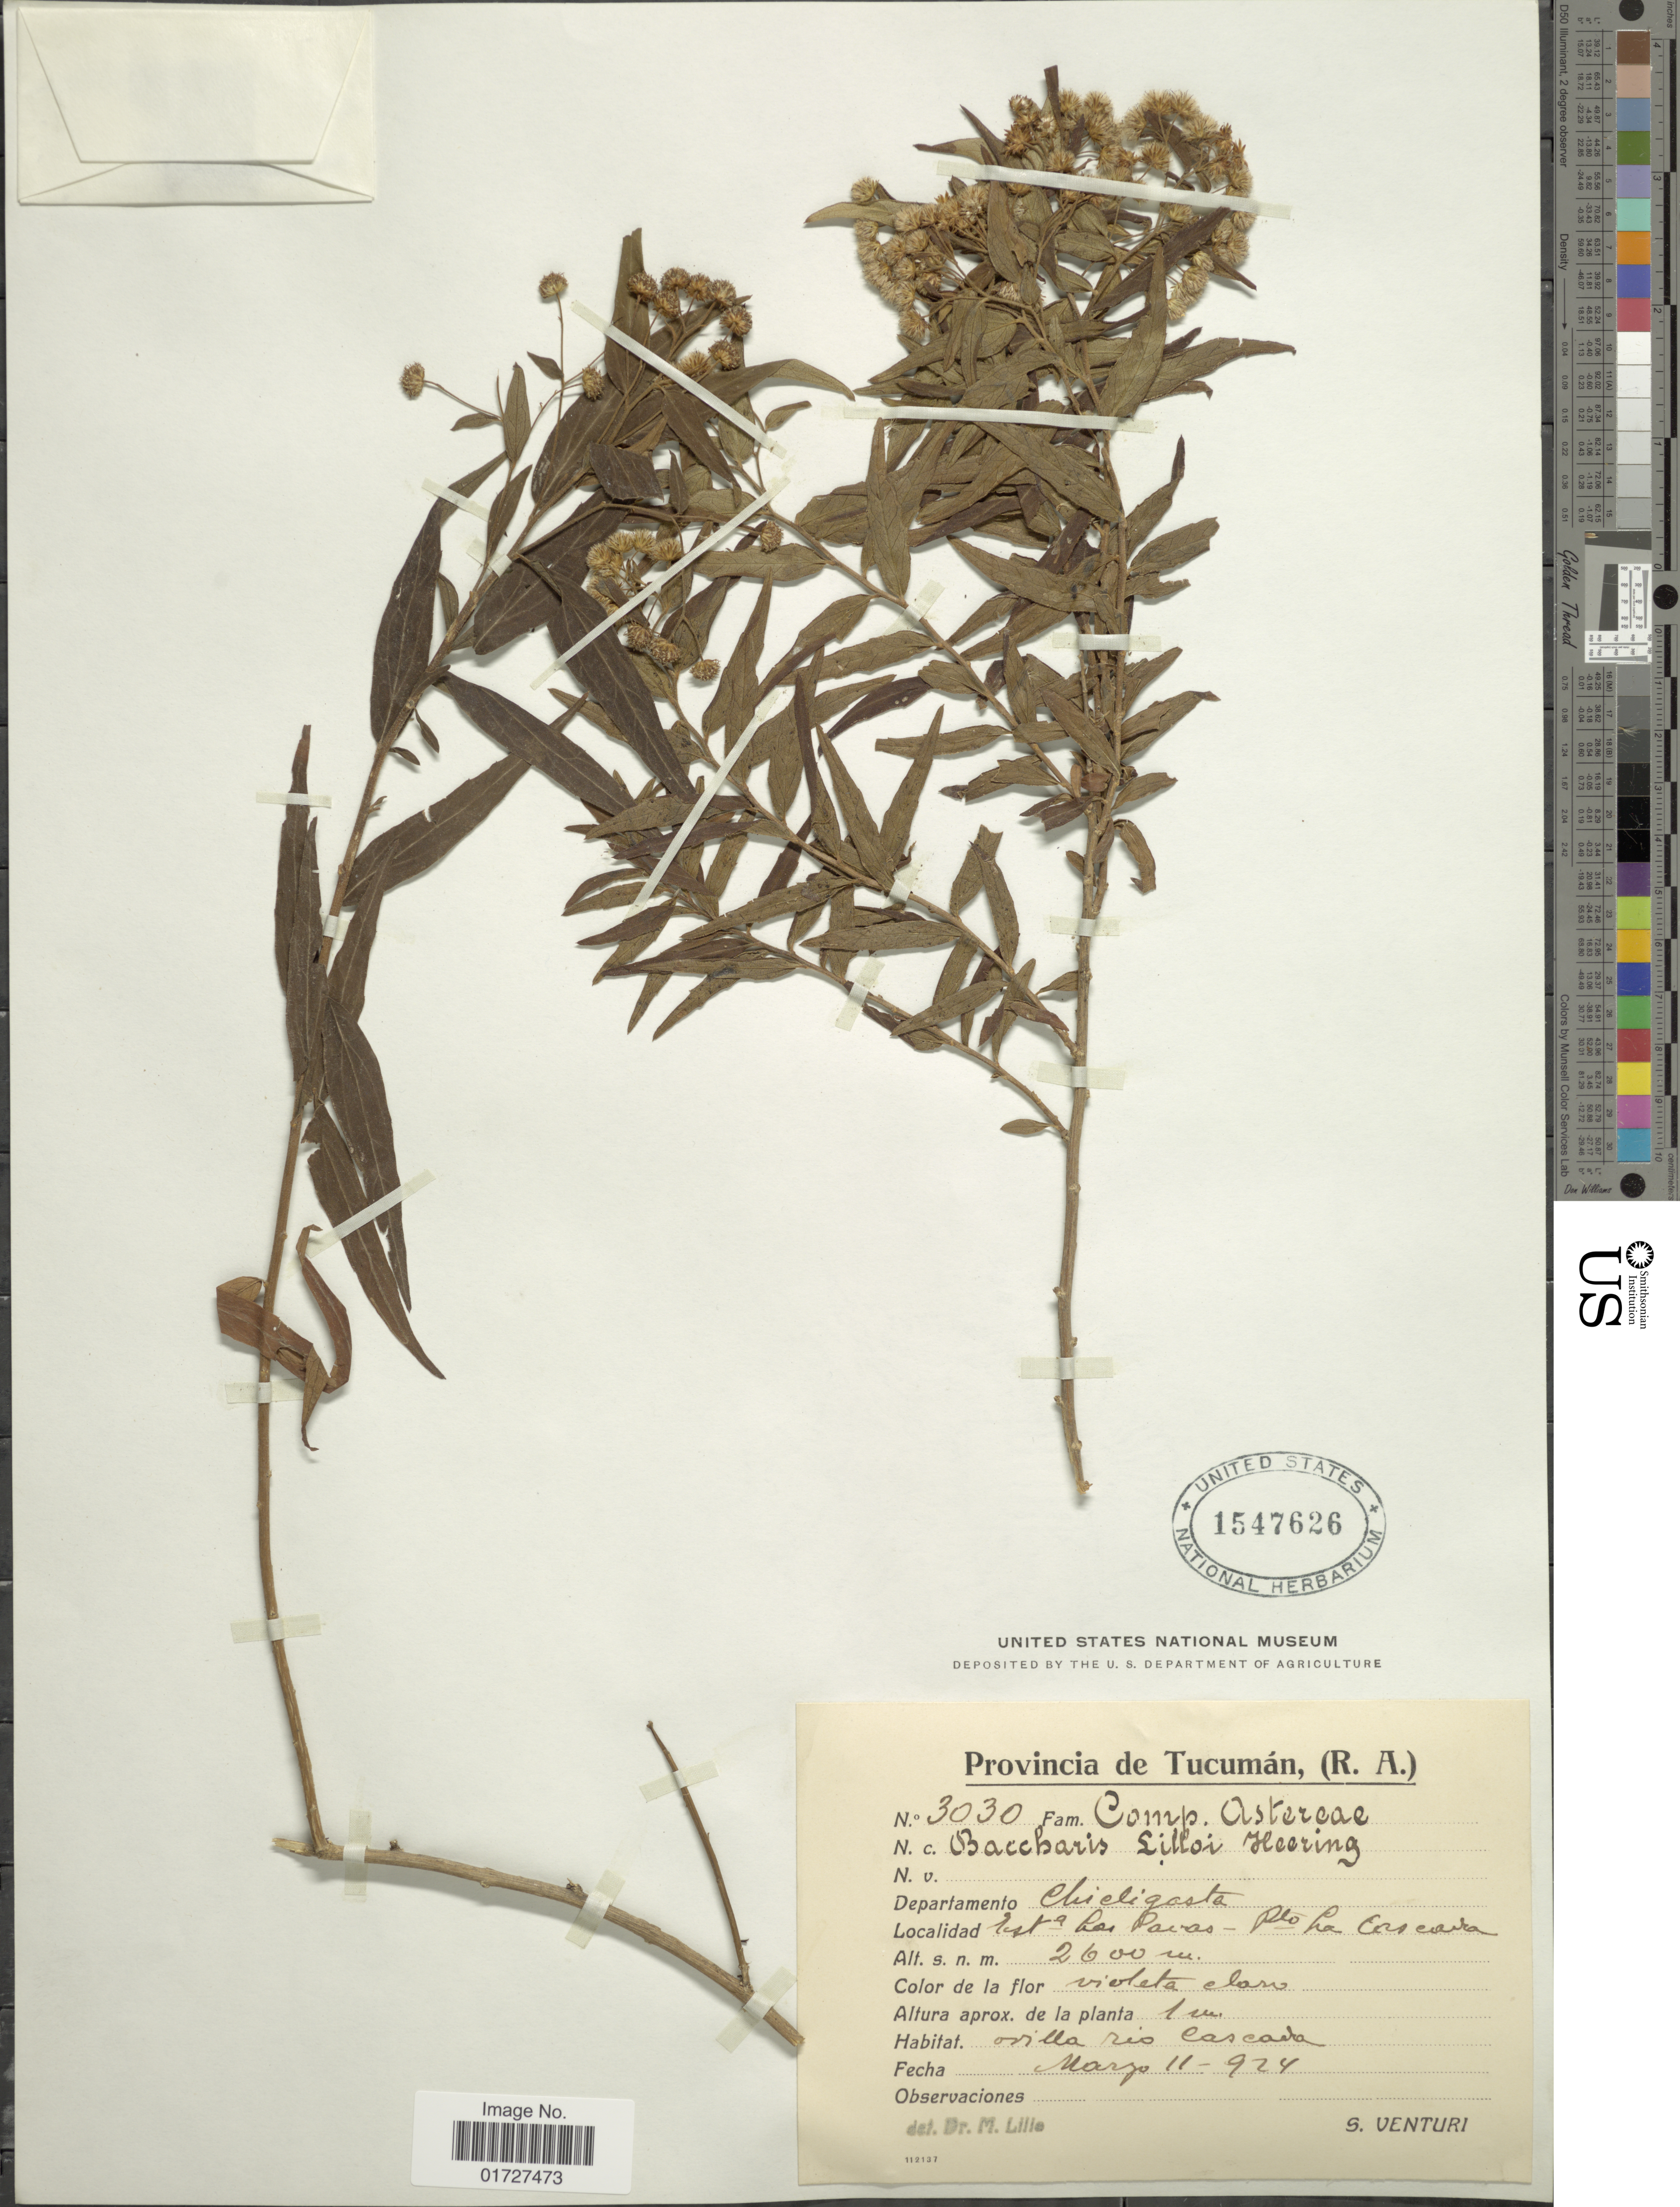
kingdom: Plantae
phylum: Tracheophyta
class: Magnoliopsida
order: Asterales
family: Asteraceae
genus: Baccharis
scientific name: Baccharis lilloi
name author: Heering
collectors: S. Venturi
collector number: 3030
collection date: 1924-03-11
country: Argentina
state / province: Tucuman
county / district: Chicligasta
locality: Est-a Las Pavas- Pto. La Cascada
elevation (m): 2600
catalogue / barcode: US 1547626